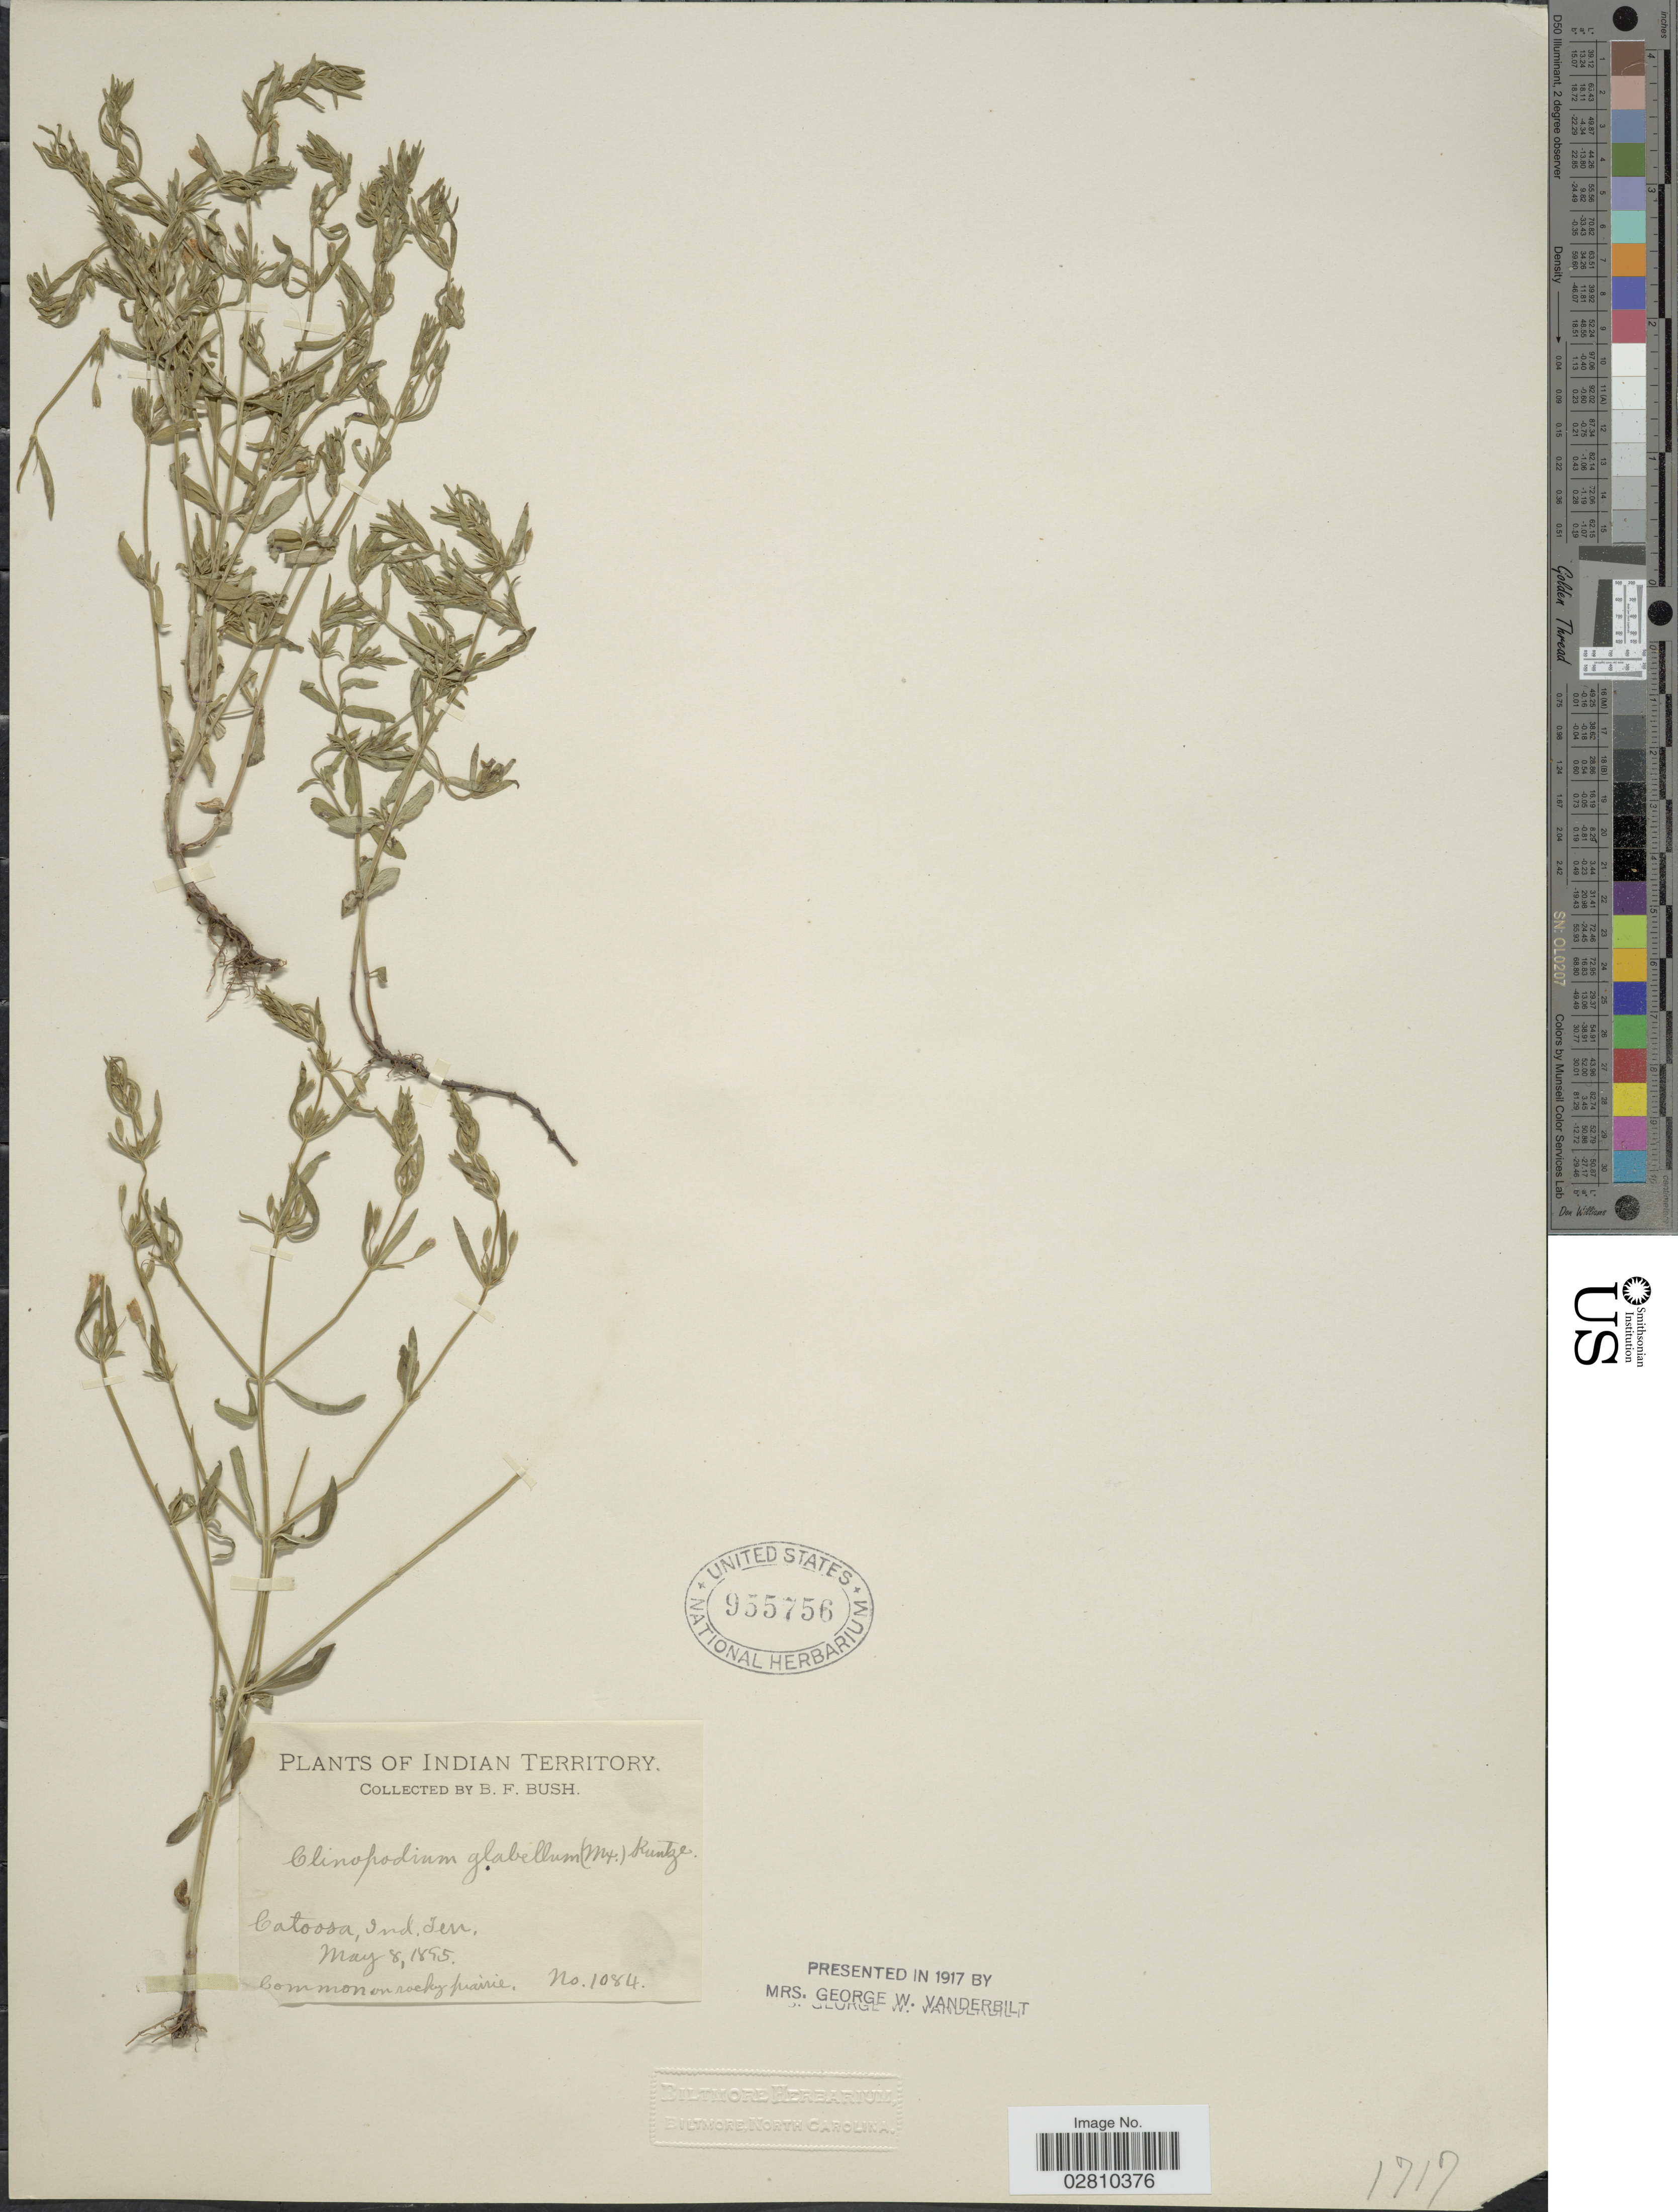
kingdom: Plantae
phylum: Tracheophyta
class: Magnoliopsida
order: Lamiales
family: Lamiaceae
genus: Clinopodium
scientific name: Clinopodium glabrum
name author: (Nutt.) Kuntze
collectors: B. F. Bush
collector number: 1084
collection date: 1895-05-08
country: United States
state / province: Oklahoma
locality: Indian Territory. Catoosa, Ind. Terr.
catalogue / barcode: US 955756